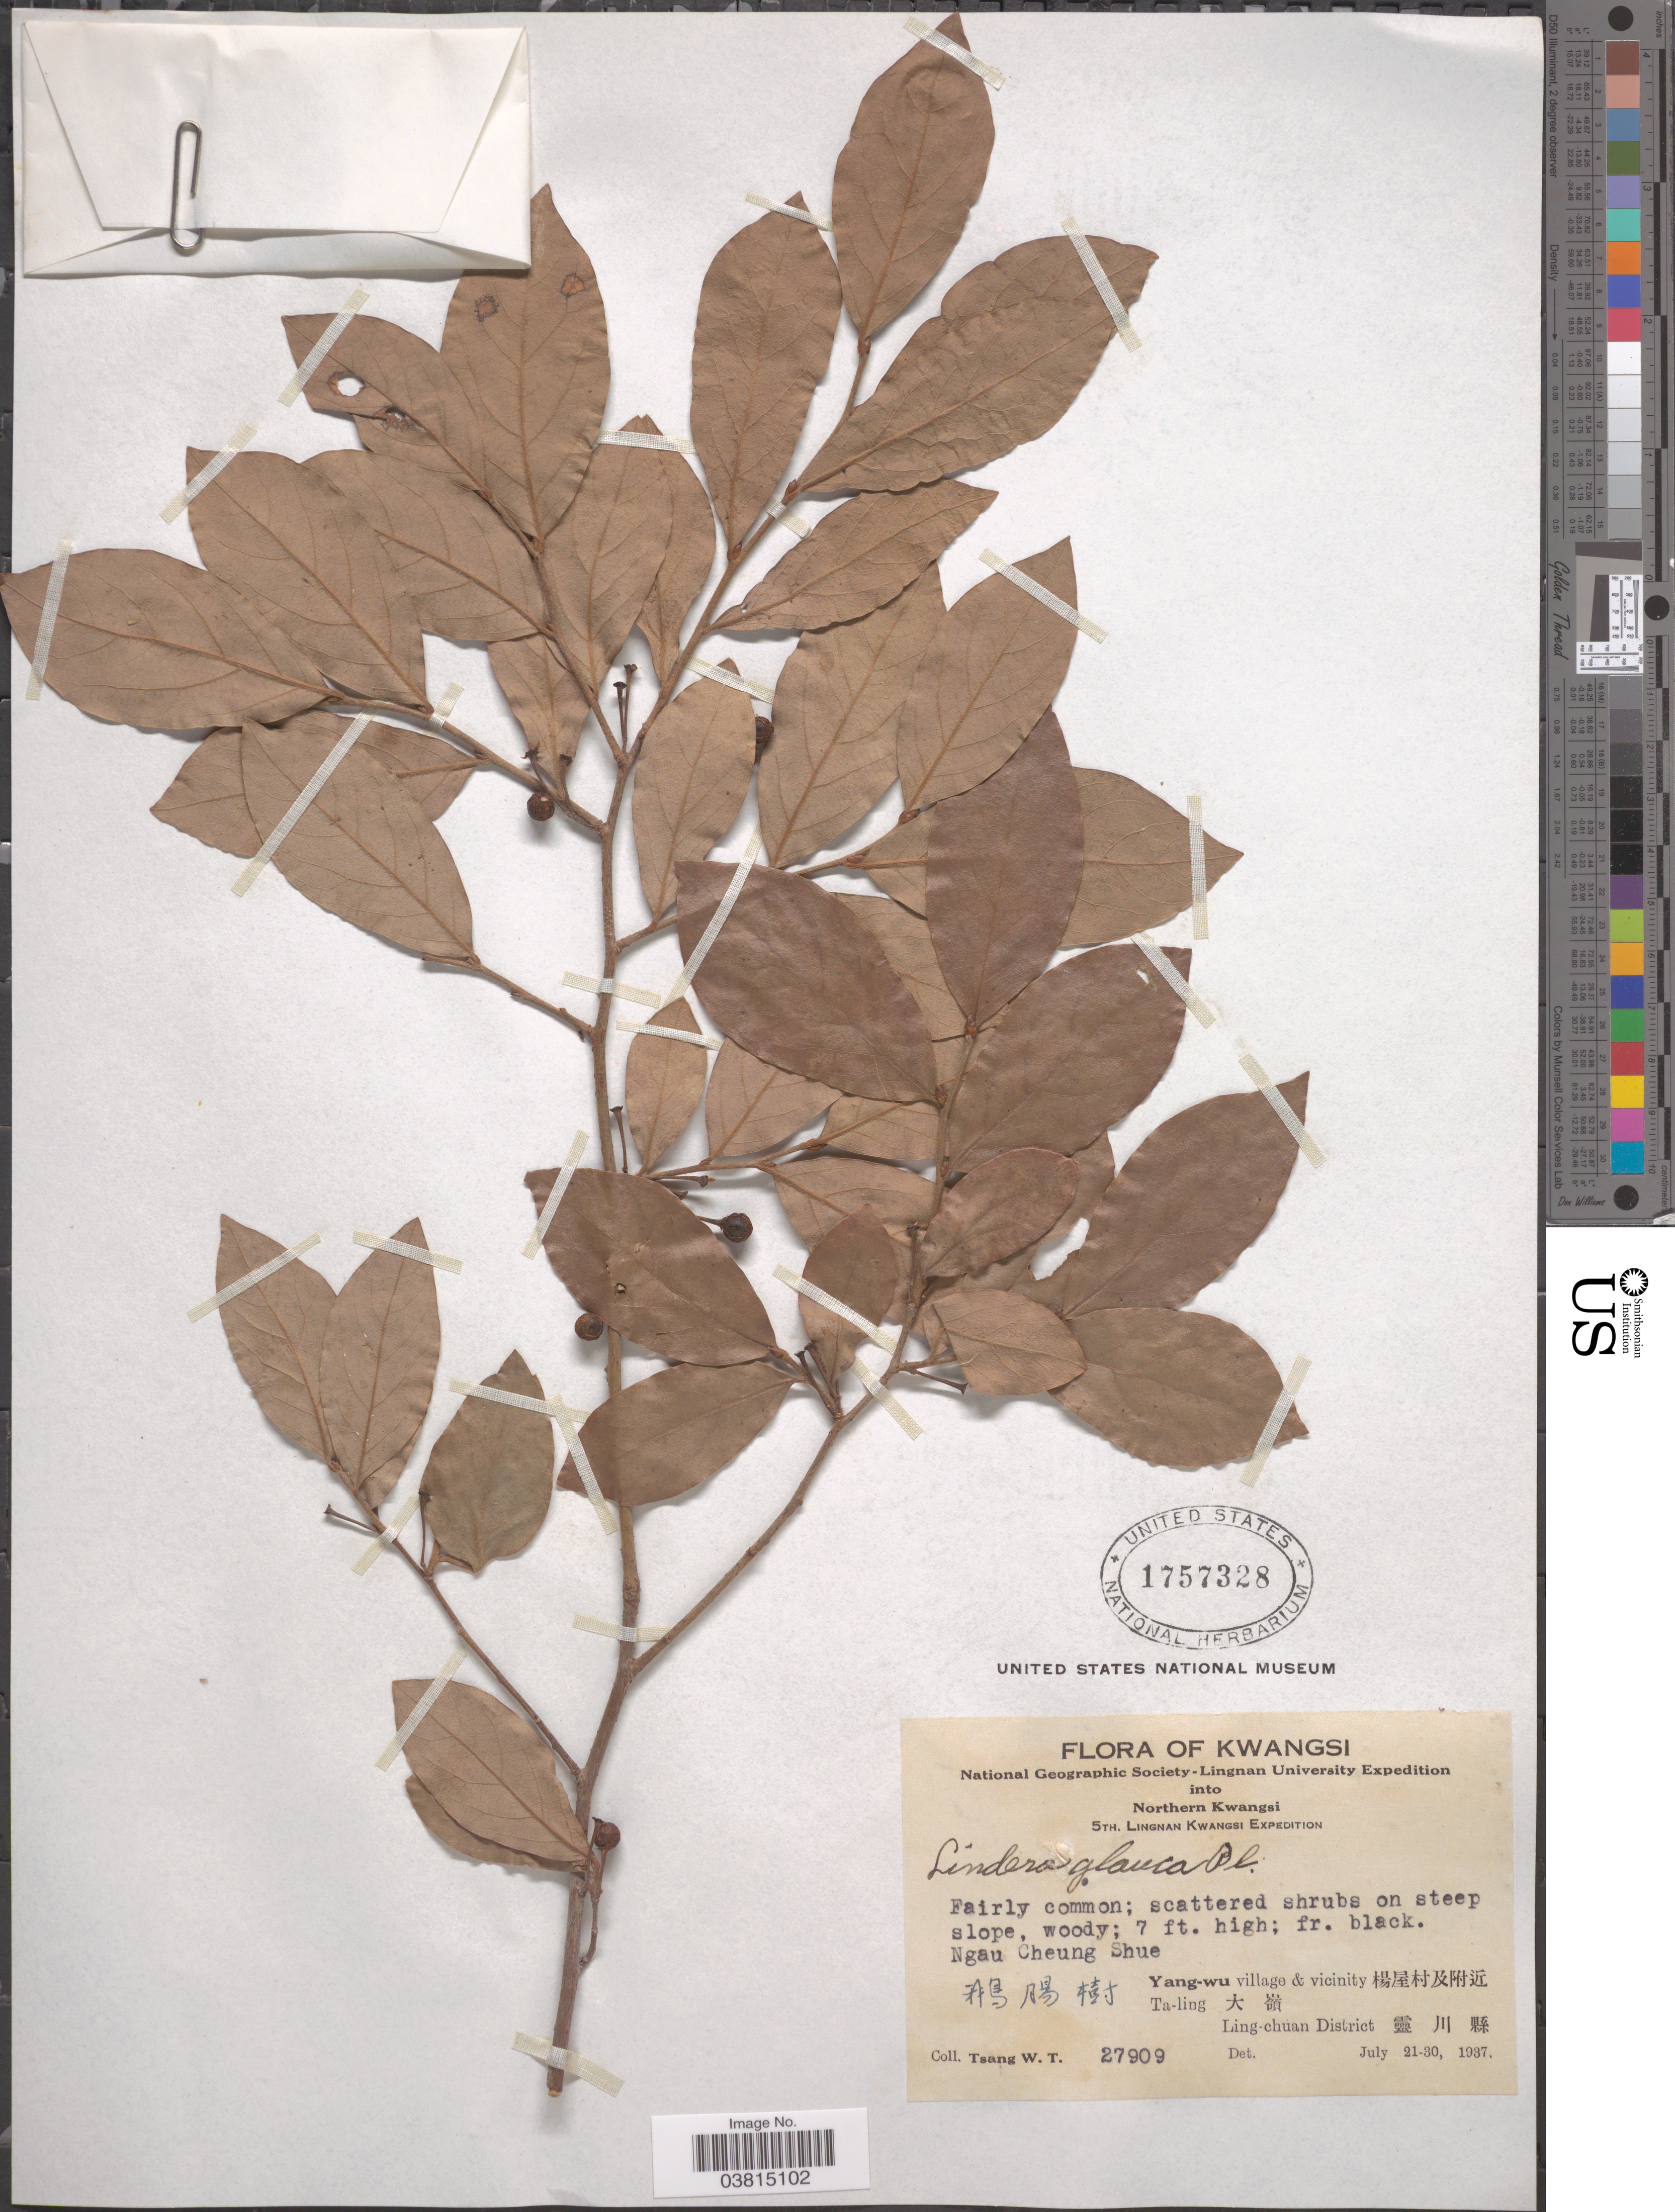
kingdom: Plantae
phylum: Tracheophyta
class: Magnoliopsida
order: Laurales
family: Lauraceae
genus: Lindera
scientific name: Lindera glauca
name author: (Siebold & Zucc.) Blume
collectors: W. T. Tsang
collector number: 27909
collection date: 1937-07-21/1937-07-30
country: China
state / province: Guangxi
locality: Kwangsi. Northern Kwangsi. Ngau Cheung Shue. X. Yang-wu village & vicinity. X. Ta-ling. X. Ling-chuan District. X.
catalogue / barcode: US 1757328